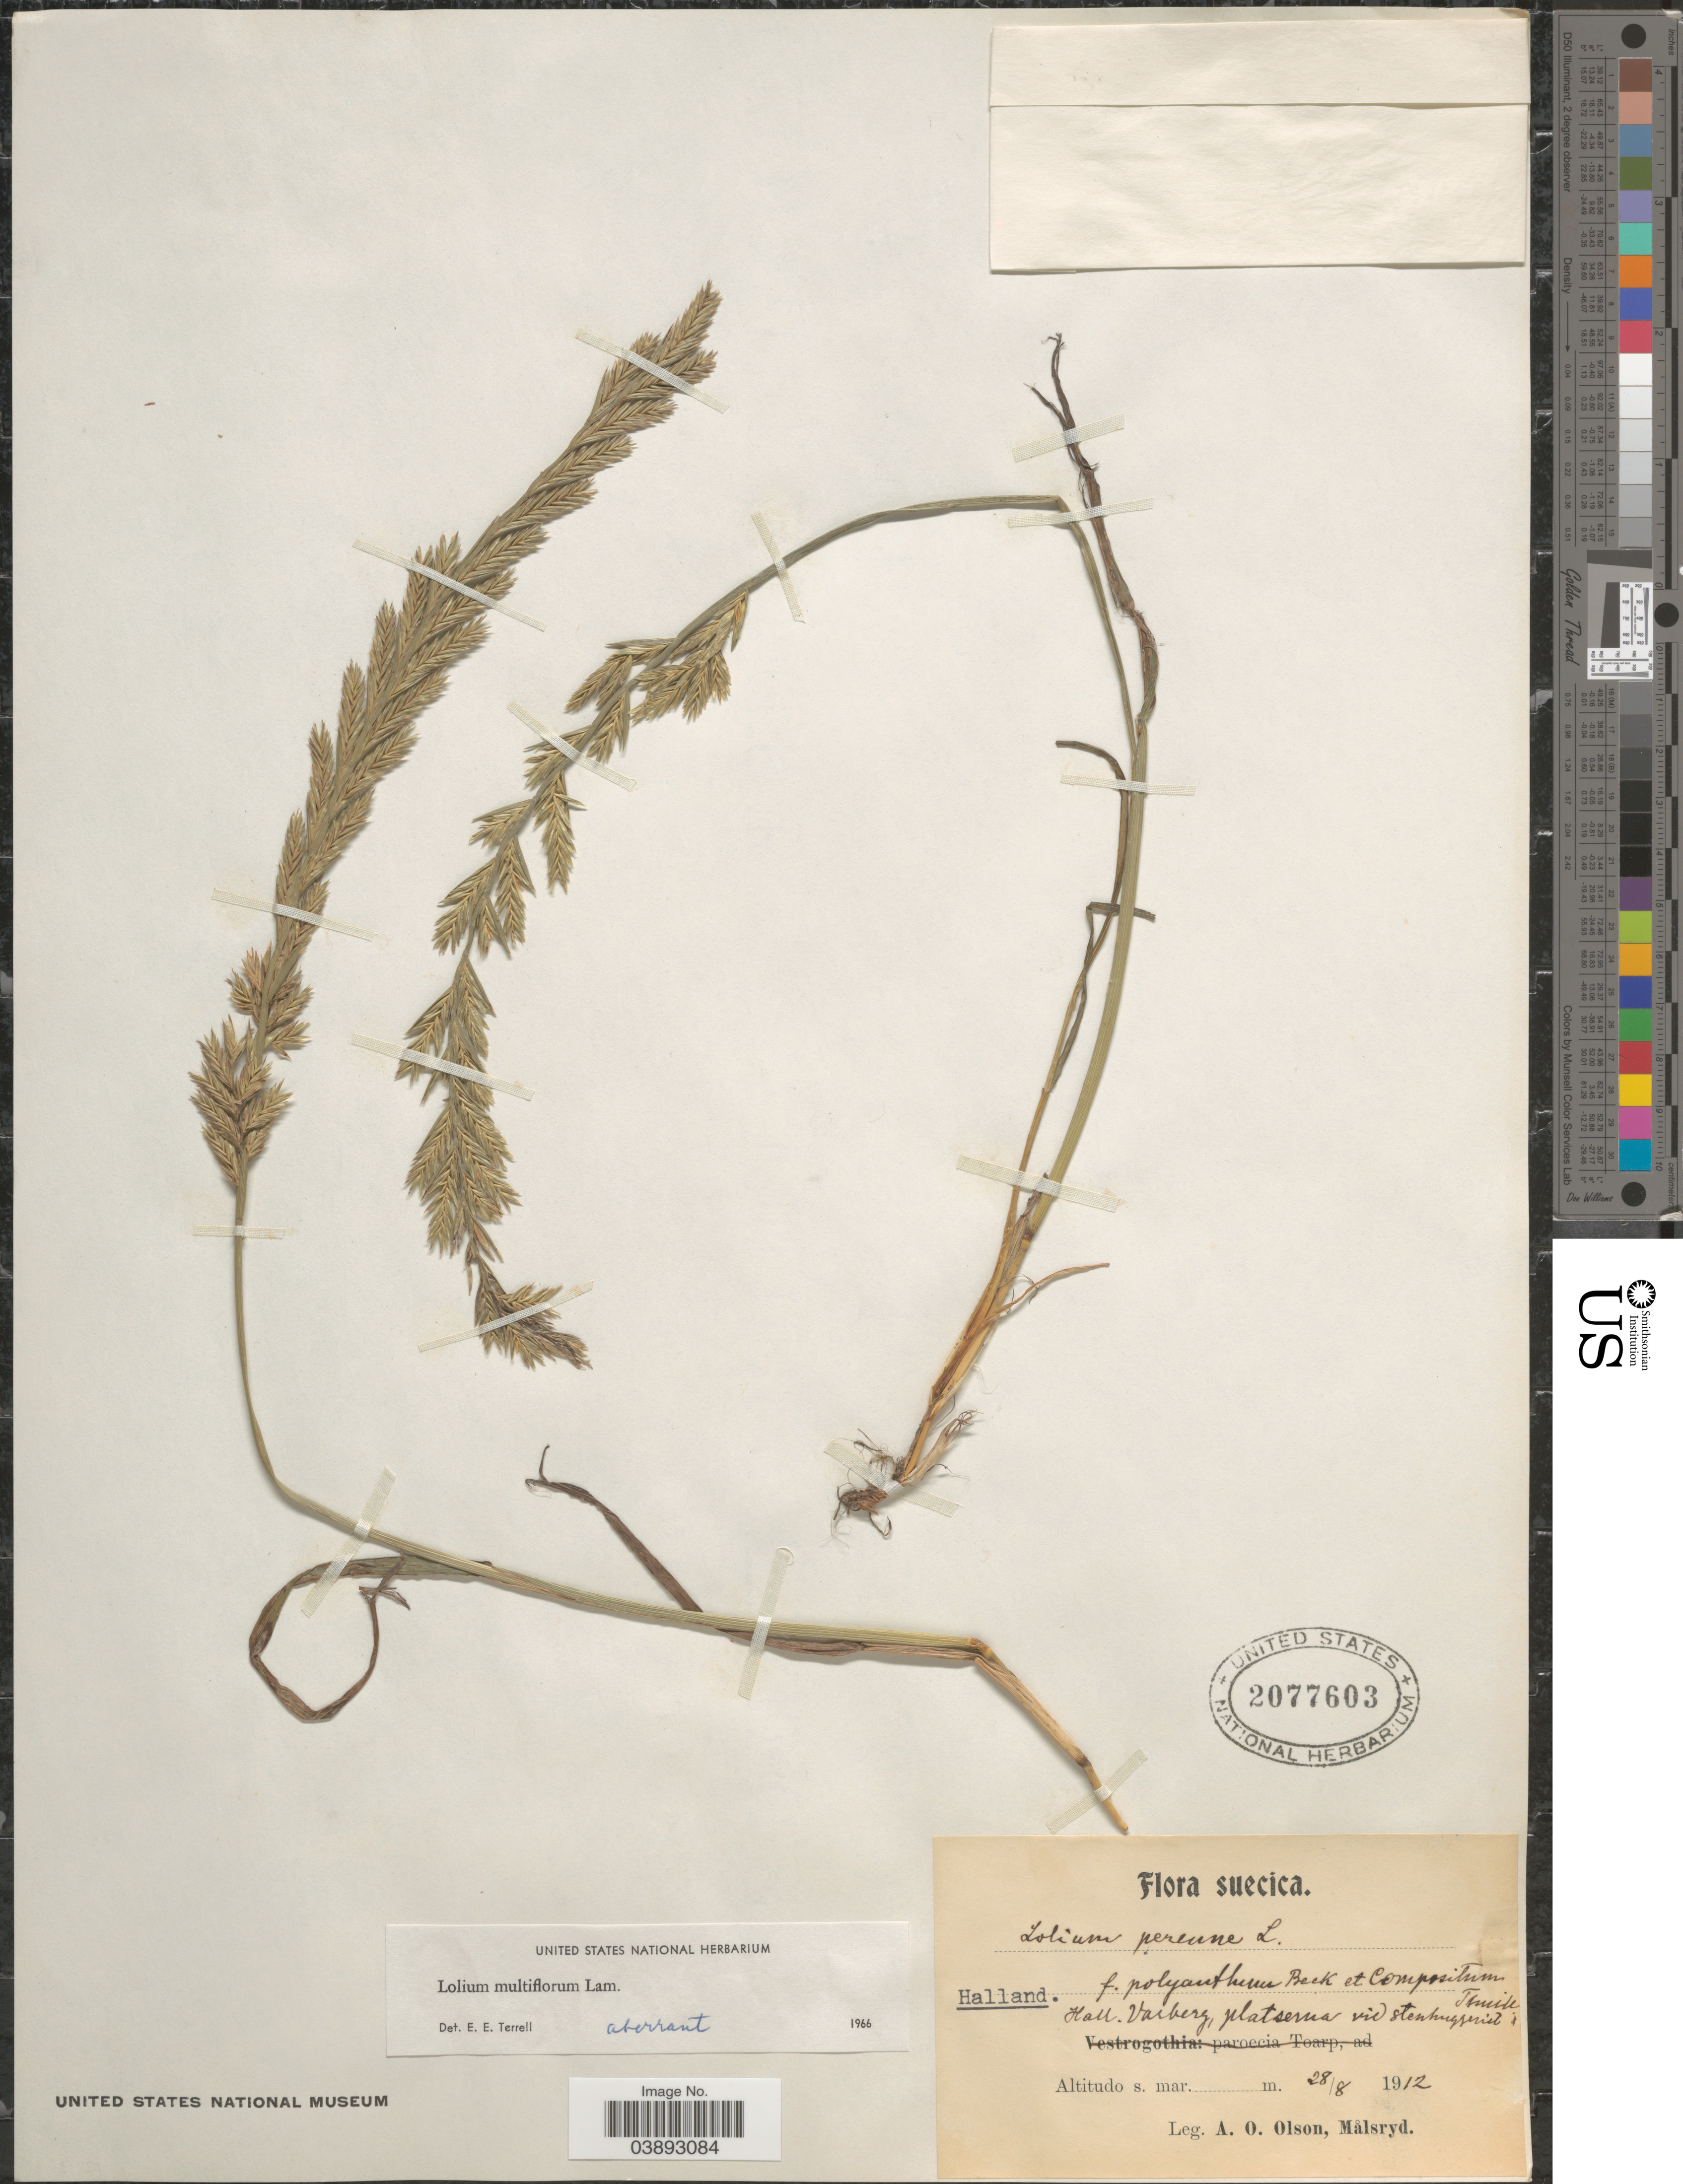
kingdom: Plantae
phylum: Tracheophyta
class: Liliopsida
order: Poales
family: Poaceae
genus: Lolium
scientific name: Lolium multiflorum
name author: Lam.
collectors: A. Olson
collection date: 1912-08-28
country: Sweden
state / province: Halland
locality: Suecica. Halland. Hall. Varberg, platserna vid Stenhuggeriet.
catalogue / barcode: US 2077603